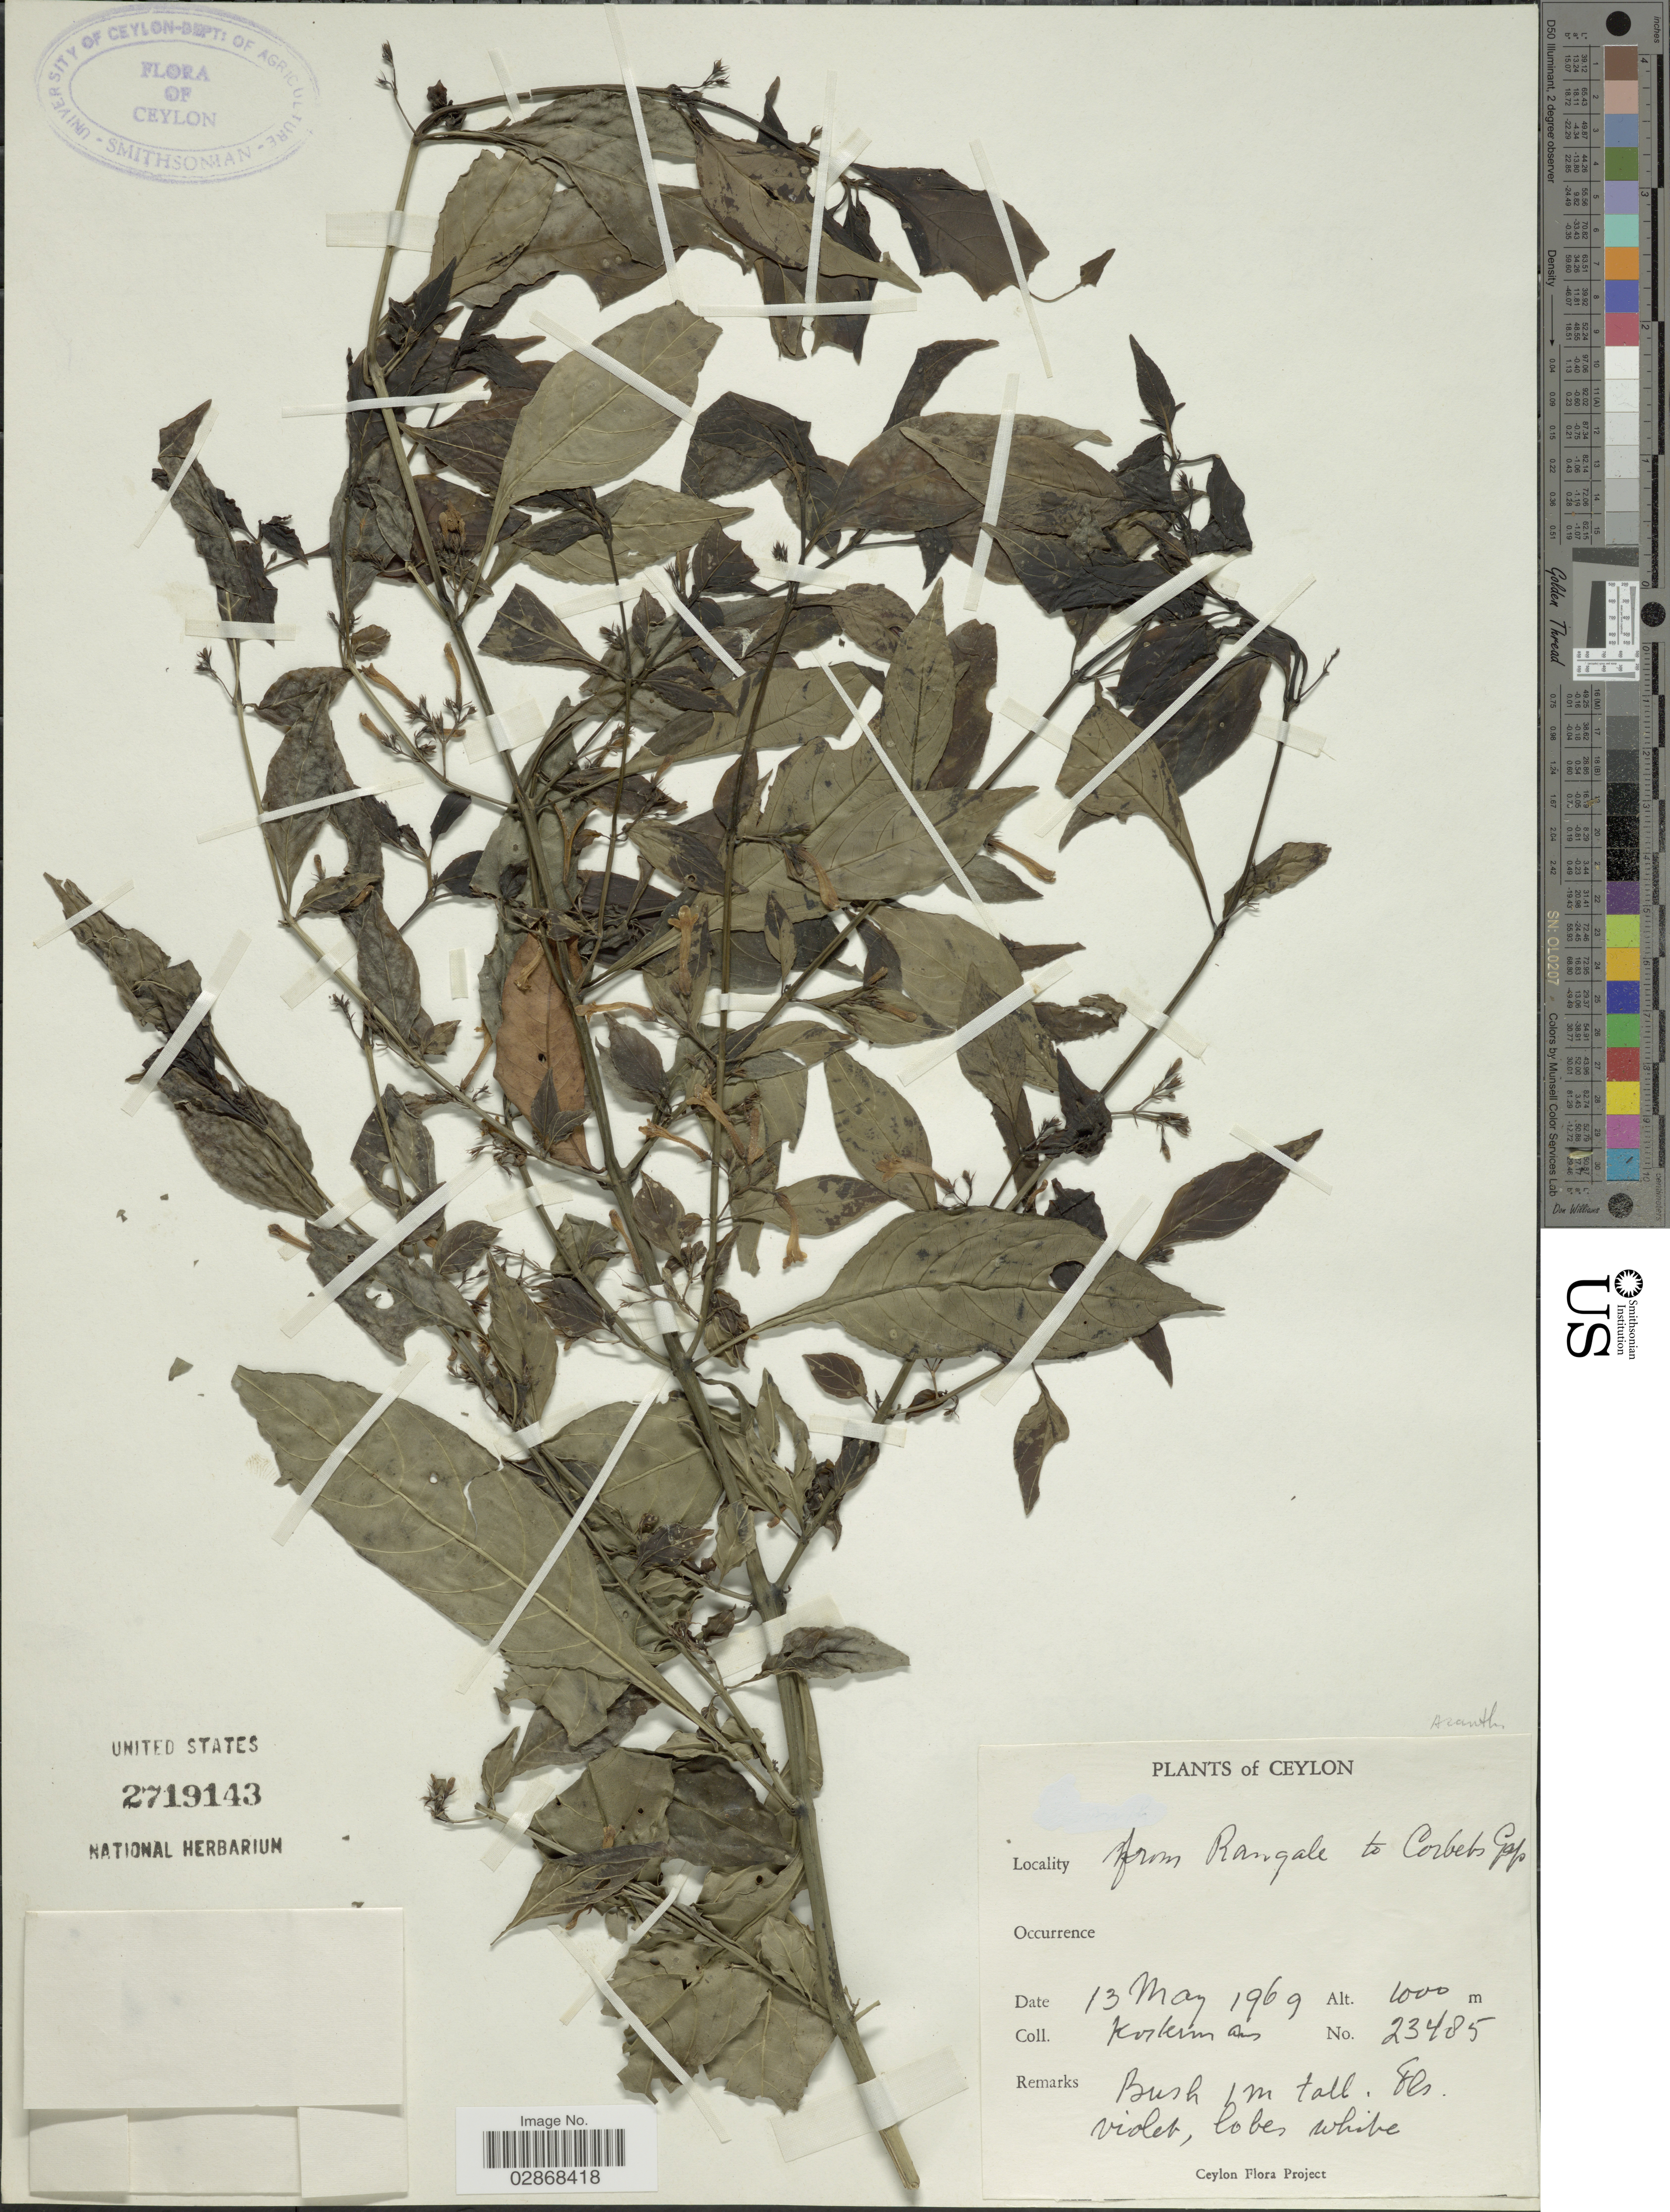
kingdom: Plantae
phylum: Tracheophyta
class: Magnoliopsida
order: Lamiales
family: Acanthaceae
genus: Gymnostachyum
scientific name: Gymnostachyum sp.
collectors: Kostermans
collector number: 23485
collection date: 1969-05-13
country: Sri Lanka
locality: Ceylon. From Rangale to Corbet's Gap.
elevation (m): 1000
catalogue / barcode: US 2719143